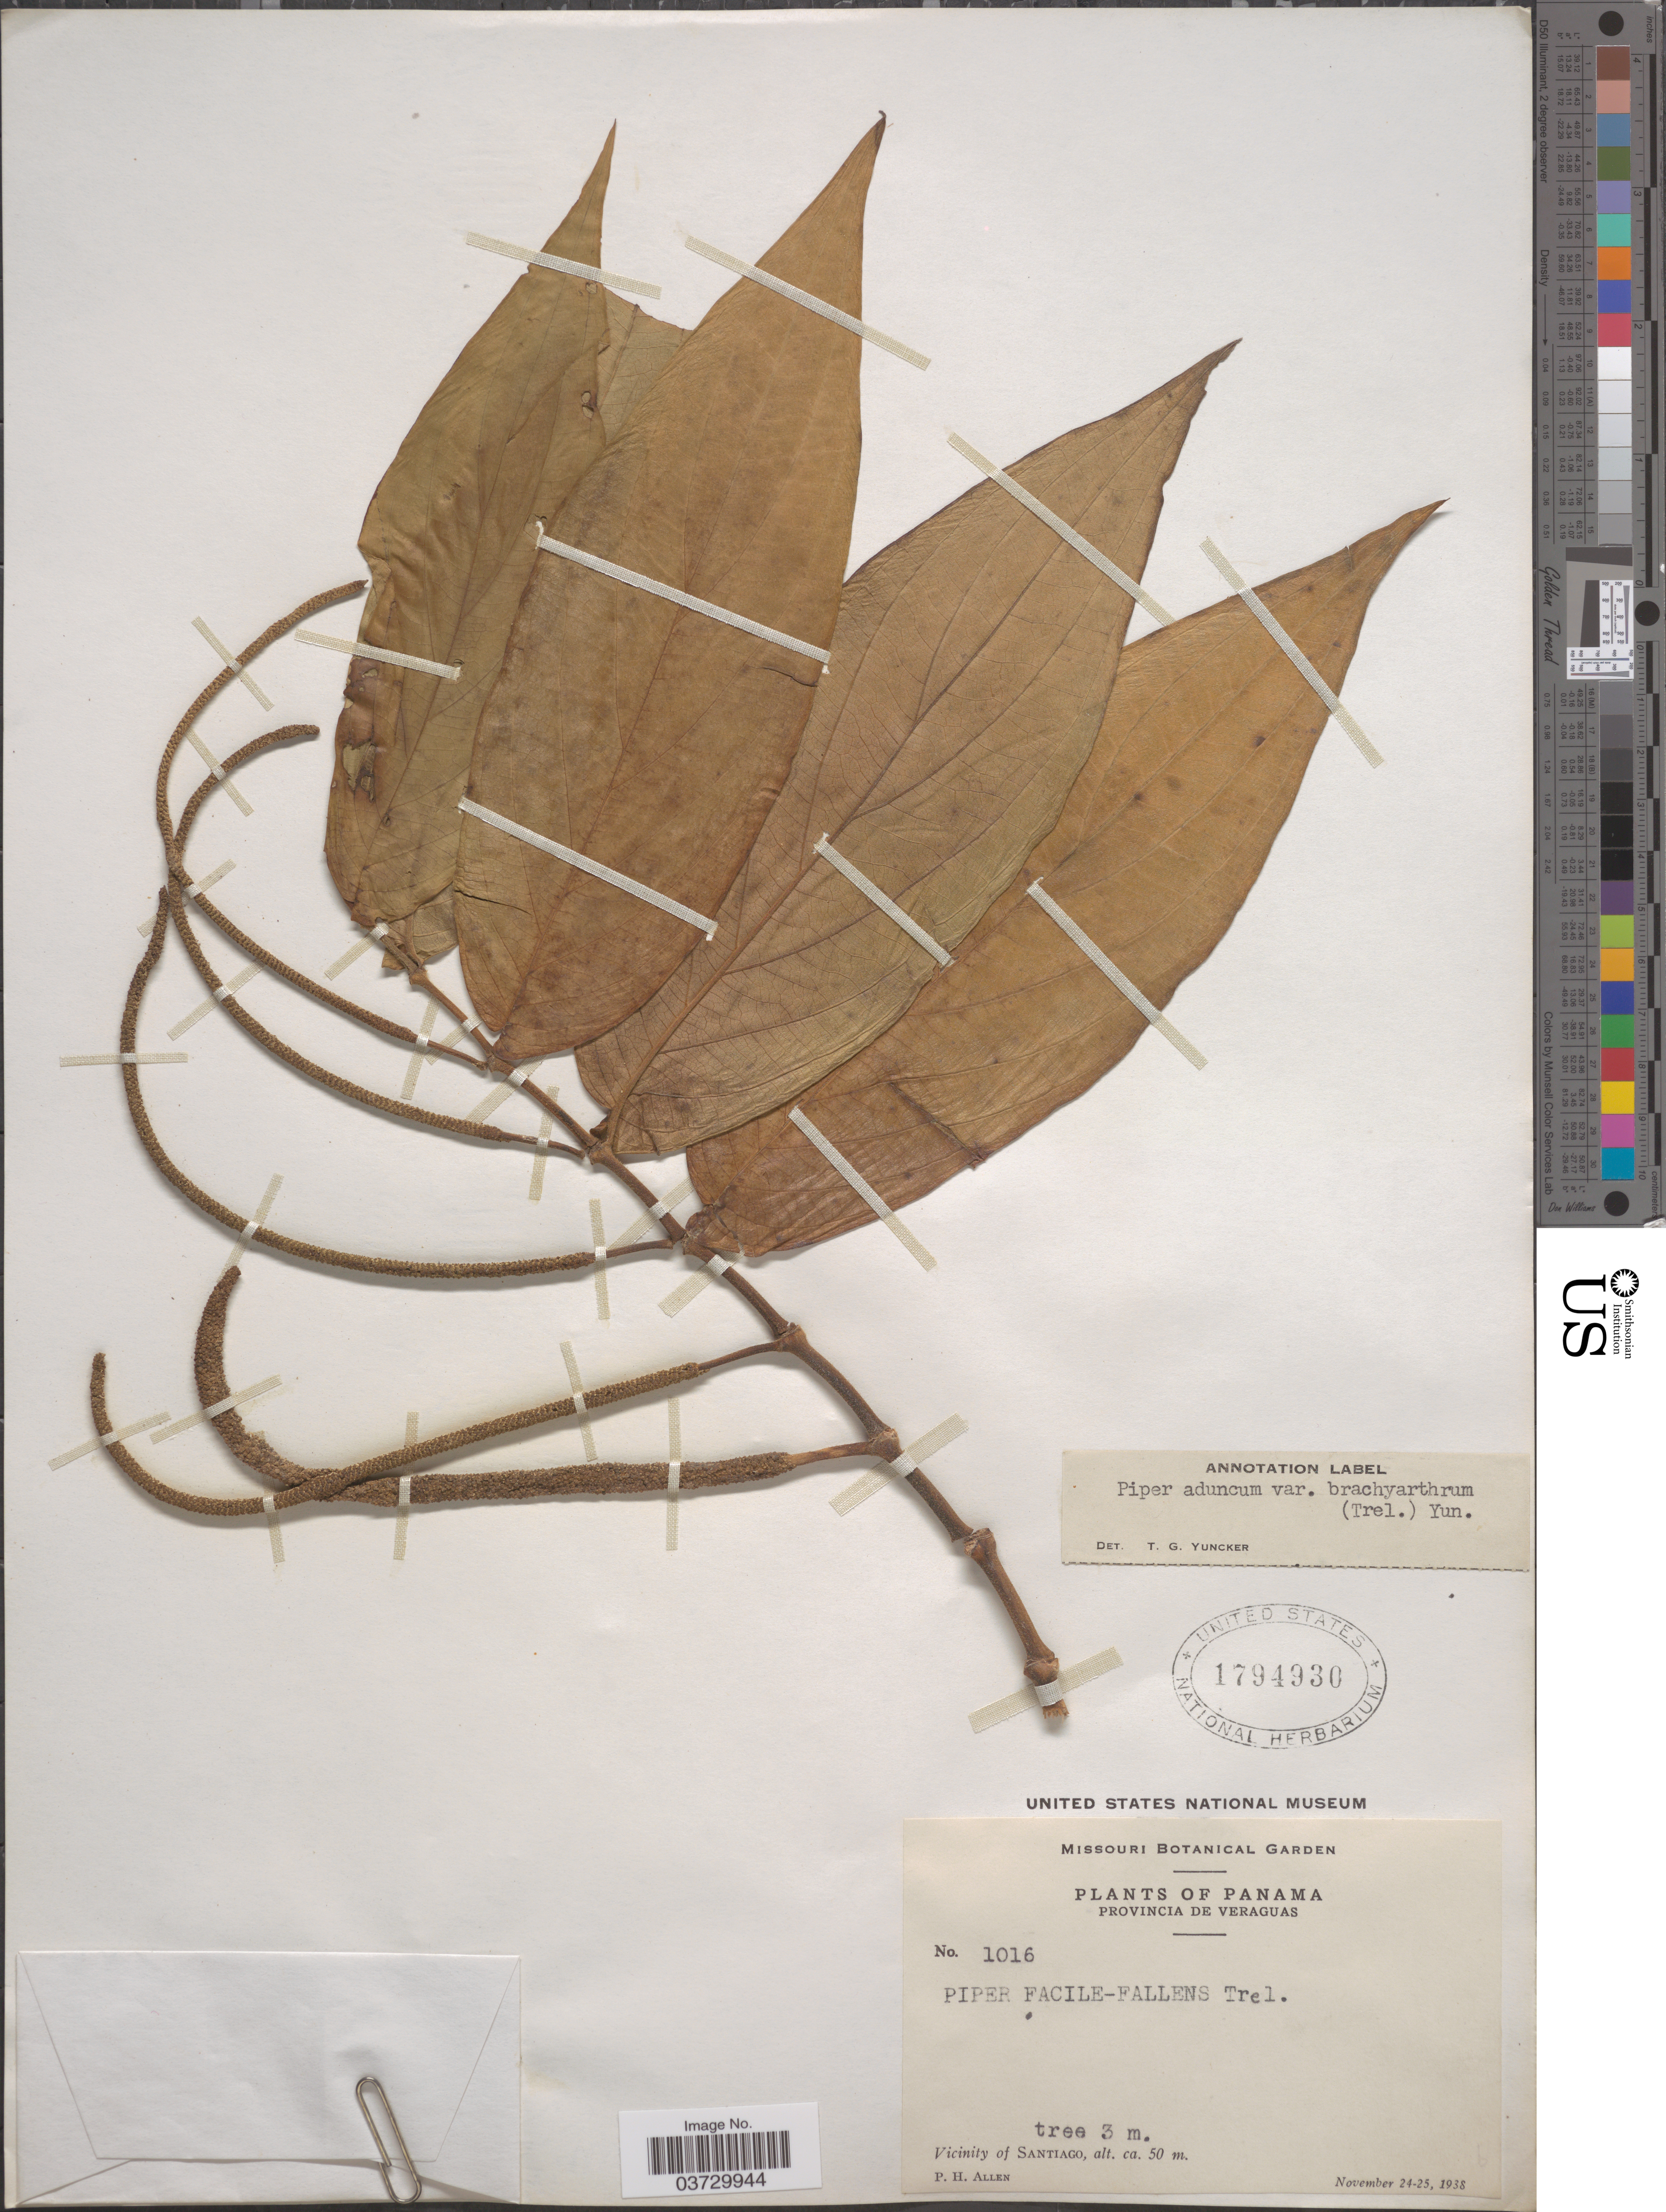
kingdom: Plantae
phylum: Tracheophyta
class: Magnoliopsida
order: Piperales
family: Piperaceae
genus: Piper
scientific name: Piper aduncum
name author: L.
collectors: P. H. Allen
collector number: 1016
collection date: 1938-11-24/1938-11-25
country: Panama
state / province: Veraguas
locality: Vicinity of Santiago.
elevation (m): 50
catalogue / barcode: US 1794930